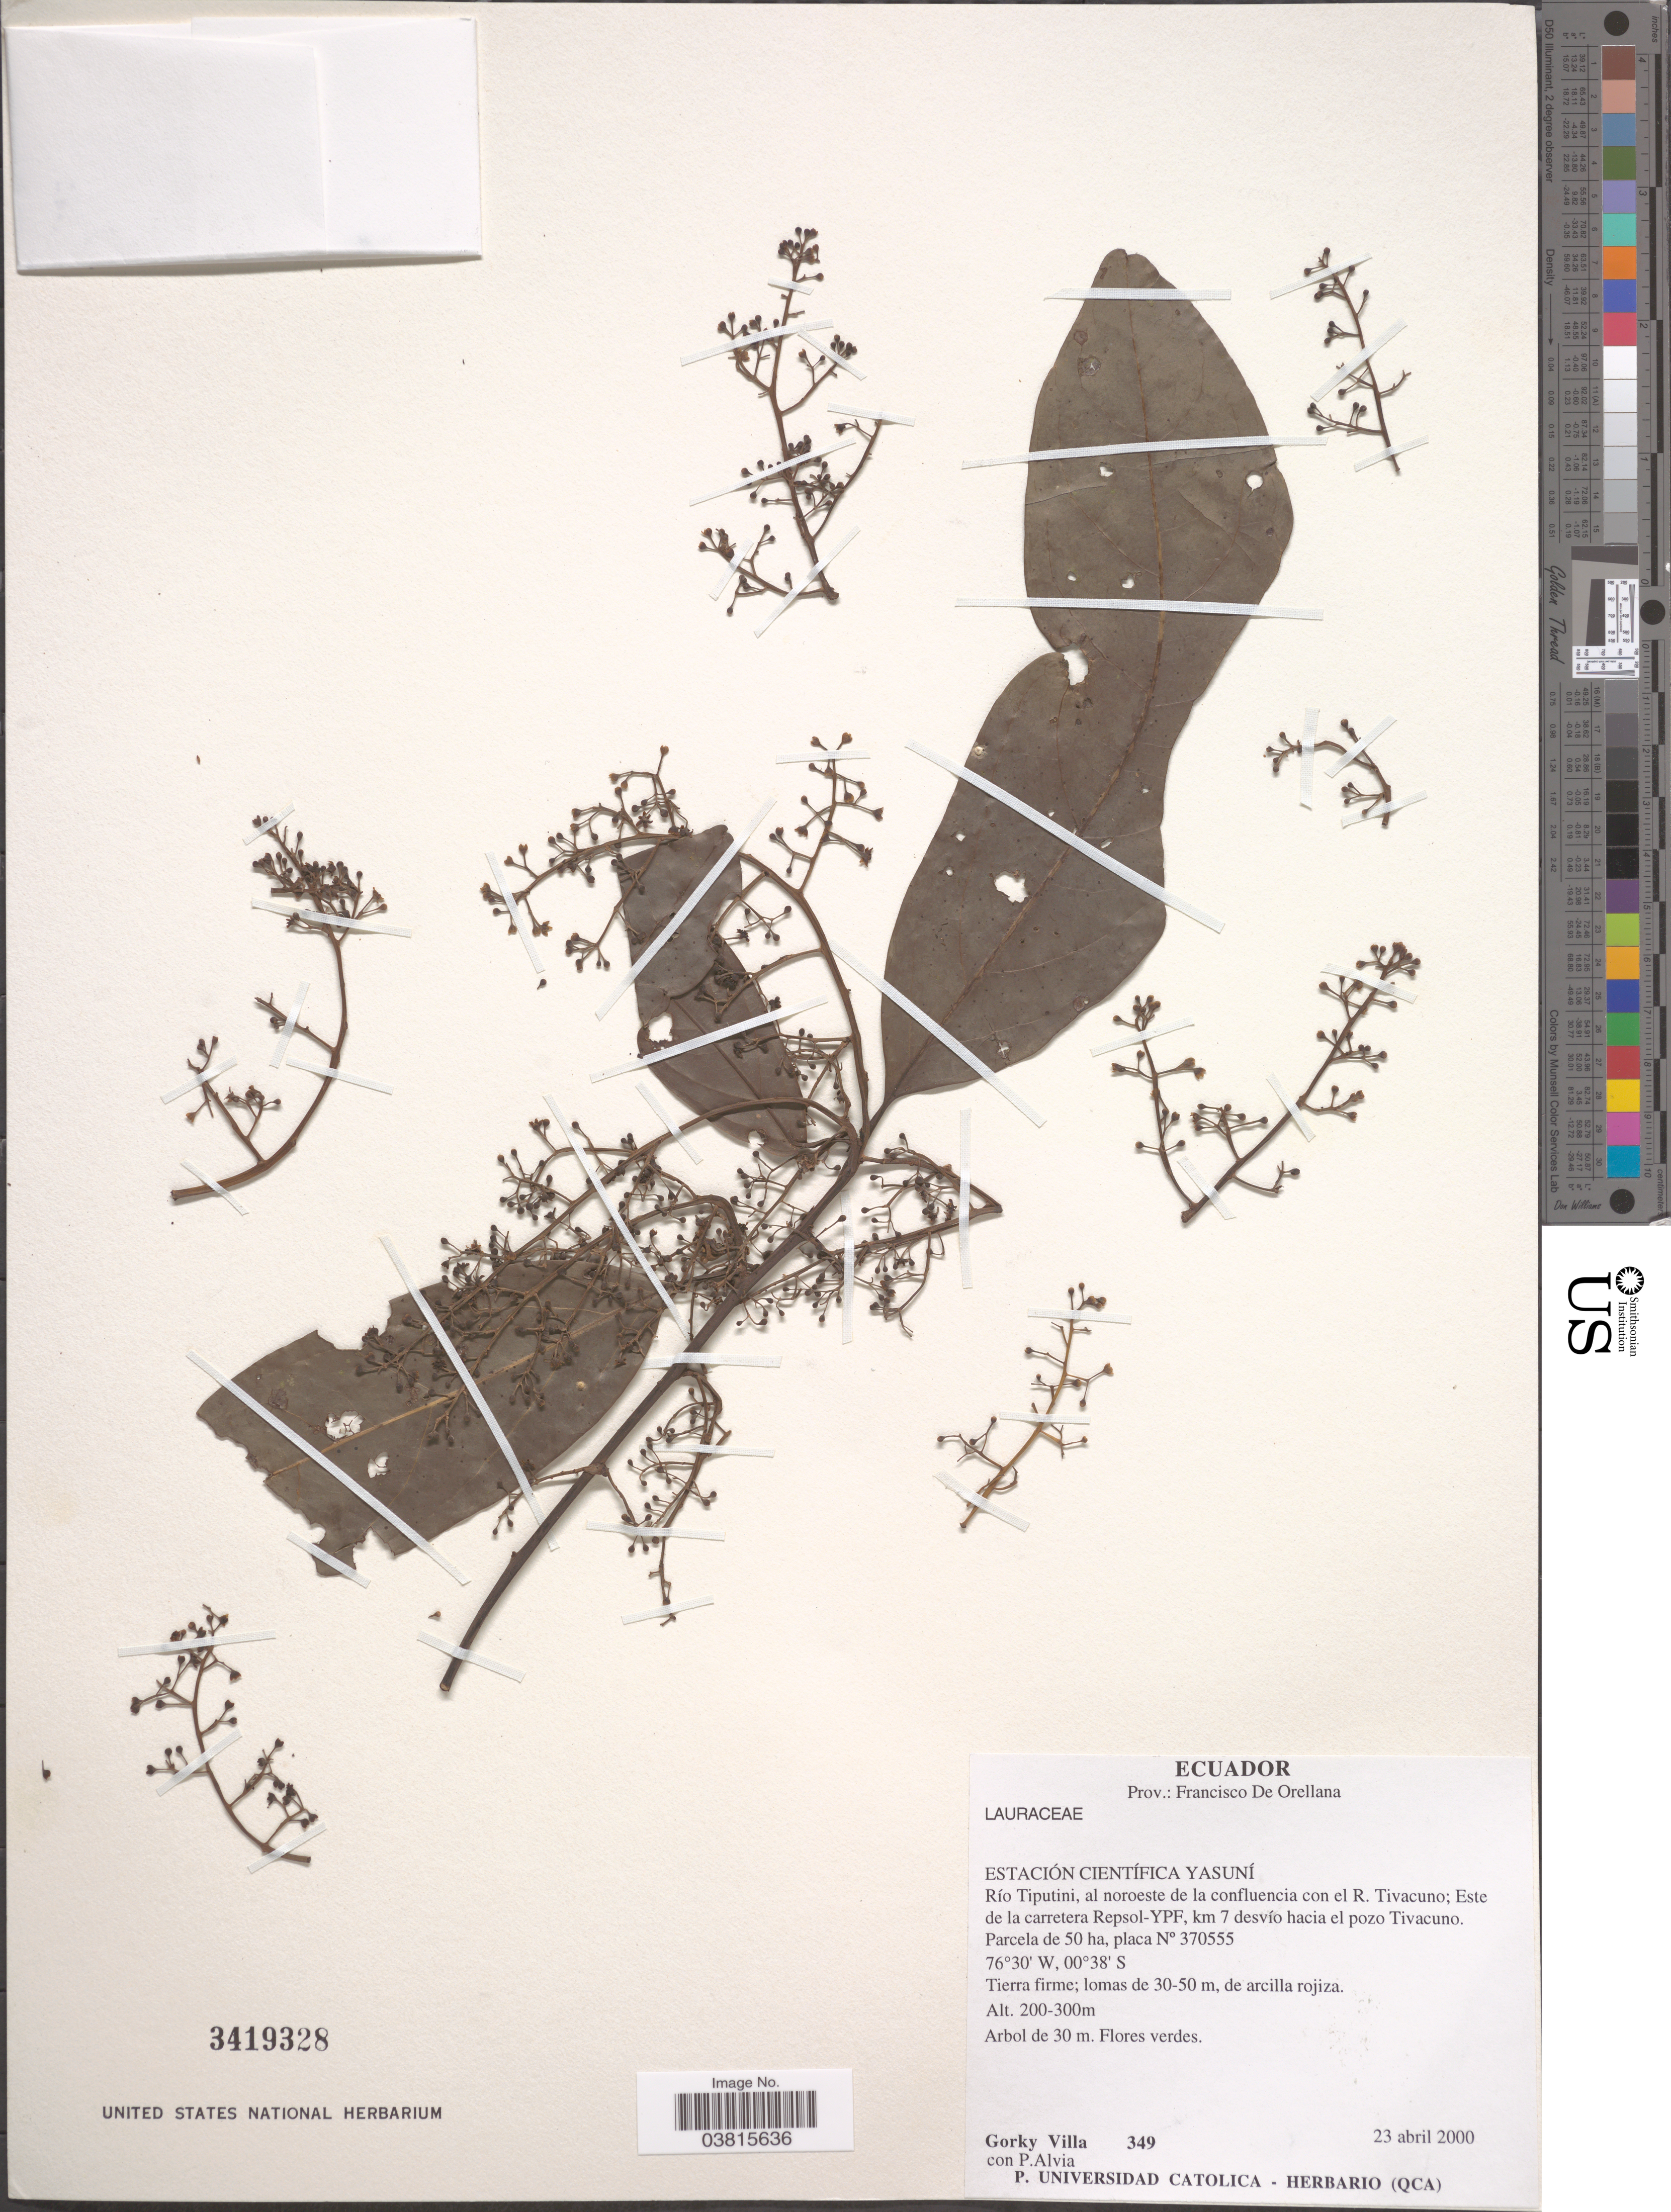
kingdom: Plantae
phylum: Tracheophyta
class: Magnoliopsida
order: Laurales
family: Lauraceae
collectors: G. Villa & P. Alvia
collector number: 349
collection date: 2000-04-23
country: Ecuador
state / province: Orellana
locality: Prov.: Francisco De Orellana. Estación Científica Yasuní. Río Tiputini, al noroeste de la confluencia con el R. Tivacuno; Este de la carretera Repsol-YPF, km 7 desvío hacia el pozo Tivacuno. Parcela de 50 ha, placa No. 370555.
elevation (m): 200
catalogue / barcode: US 3419328